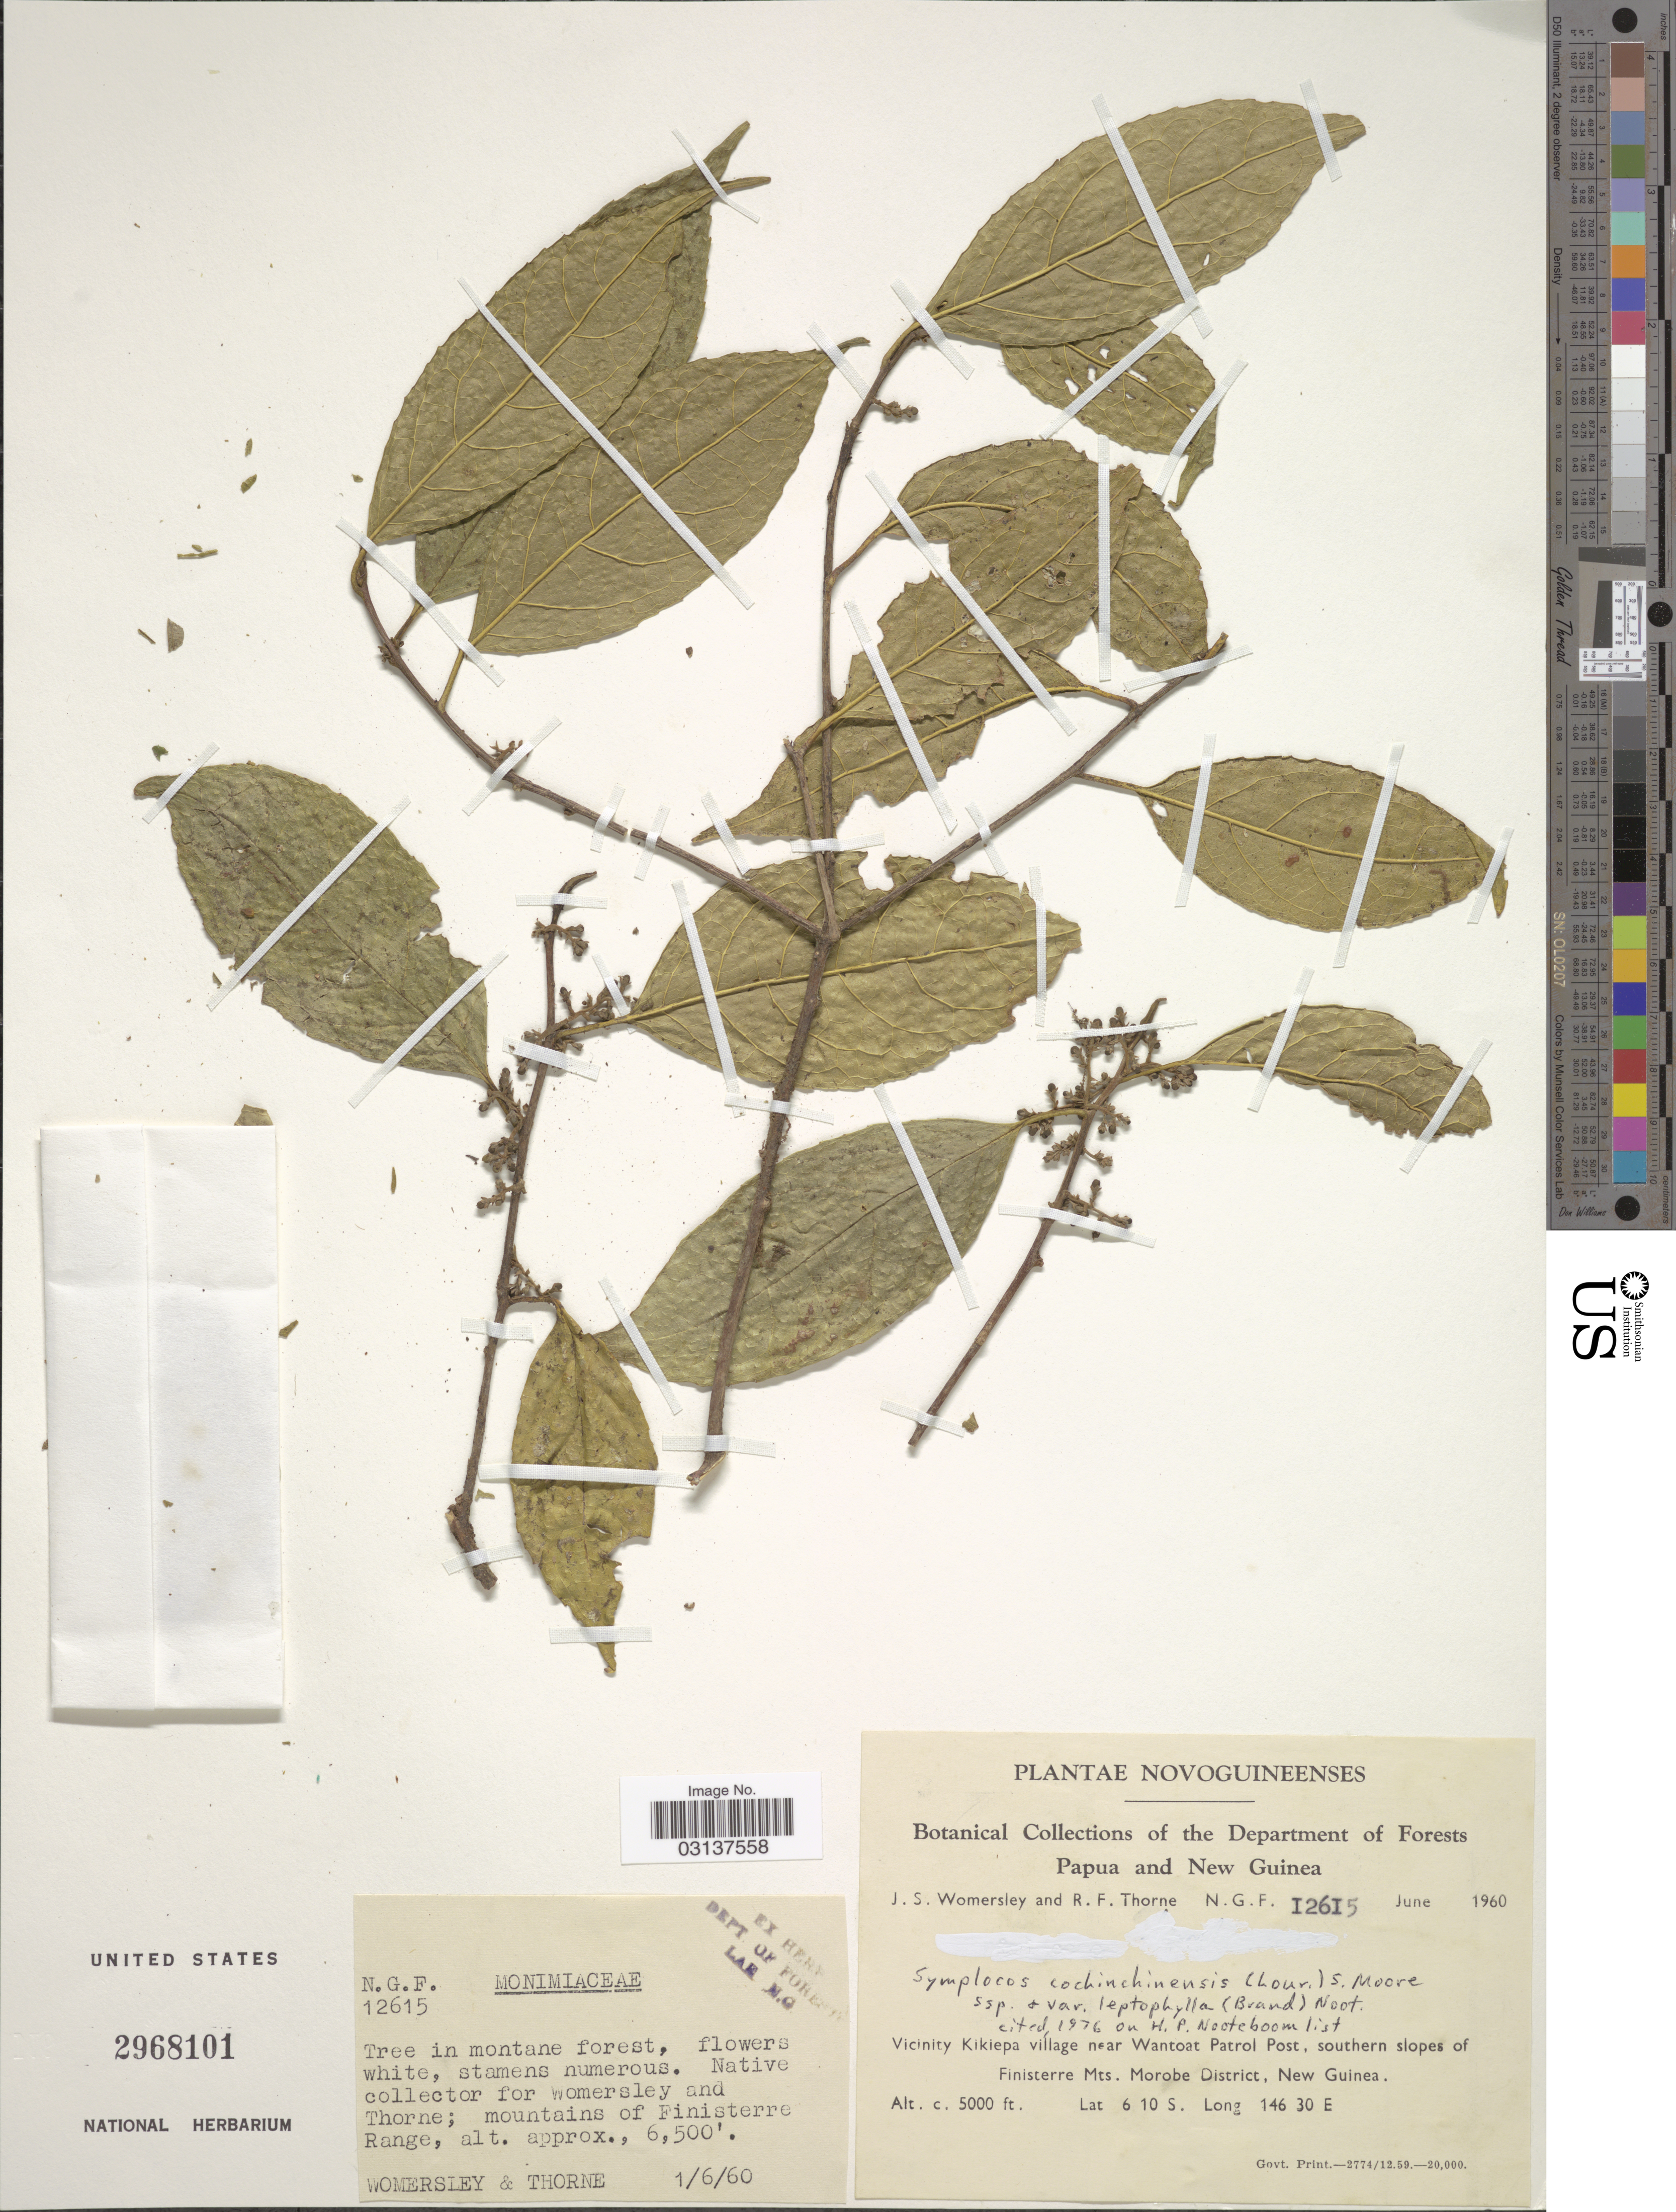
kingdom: Plantae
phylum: Tracheophyta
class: Magnoliopsida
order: Ericales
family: Symplocaceae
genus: Symplocos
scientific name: Symplocos cochinchinensis var. leptophylla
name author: (Brand) Noot.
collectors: J. S. Womersley & R. Thorne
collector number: NGF 12615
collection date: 1960-06-01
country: Papua New Guinea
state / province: Morobe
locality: Vicinity Kikiepa village near Wantoat Patrol Post, southern slopes of Finisterre Mts. Morobe District, New Guinea. mountains of Finisterre Range.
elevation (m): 1981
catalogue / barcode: US 2968101